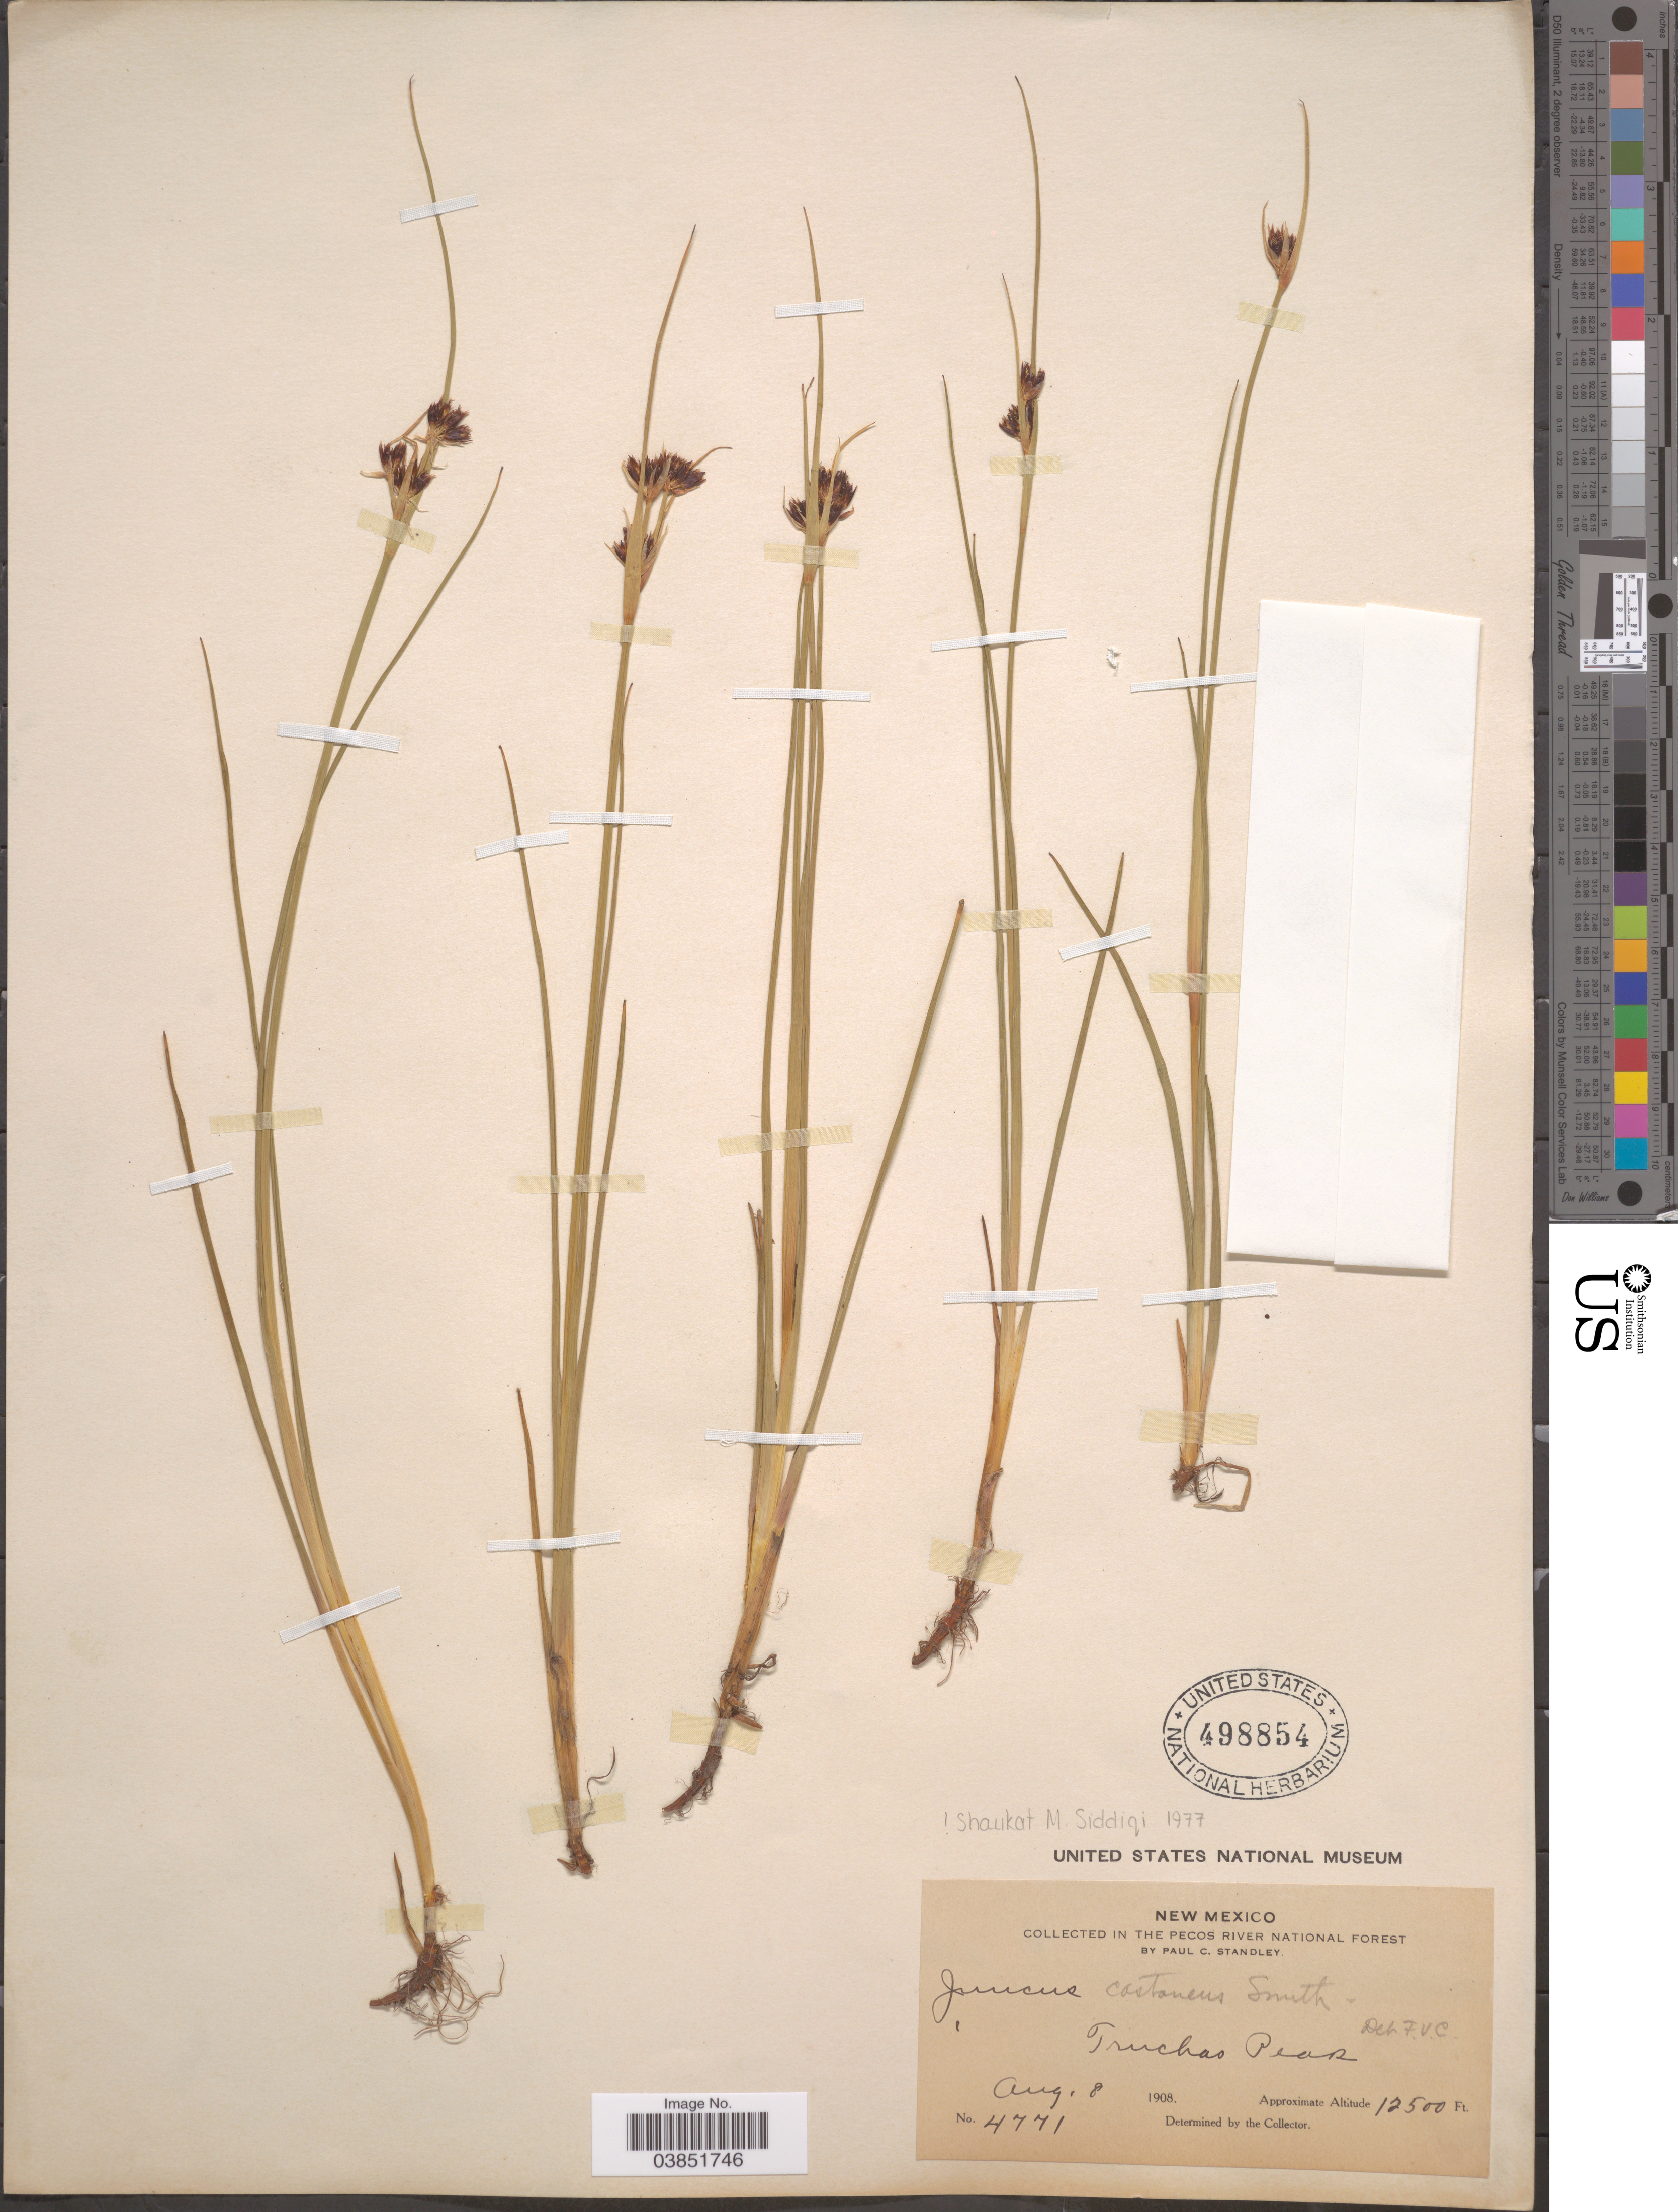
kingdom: Plantae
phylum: Tracheophyta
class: Liliopsida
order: Poales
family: Juncaceae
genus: Juncus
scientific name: Juncus castaneus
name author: Sm.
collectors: P. C. Standley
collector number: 4771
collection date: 1908-08-08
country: United States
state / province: New Mexico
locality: In the Pecos River National Forest. Truchas Peak.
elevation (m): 3810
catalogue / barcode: US 498854